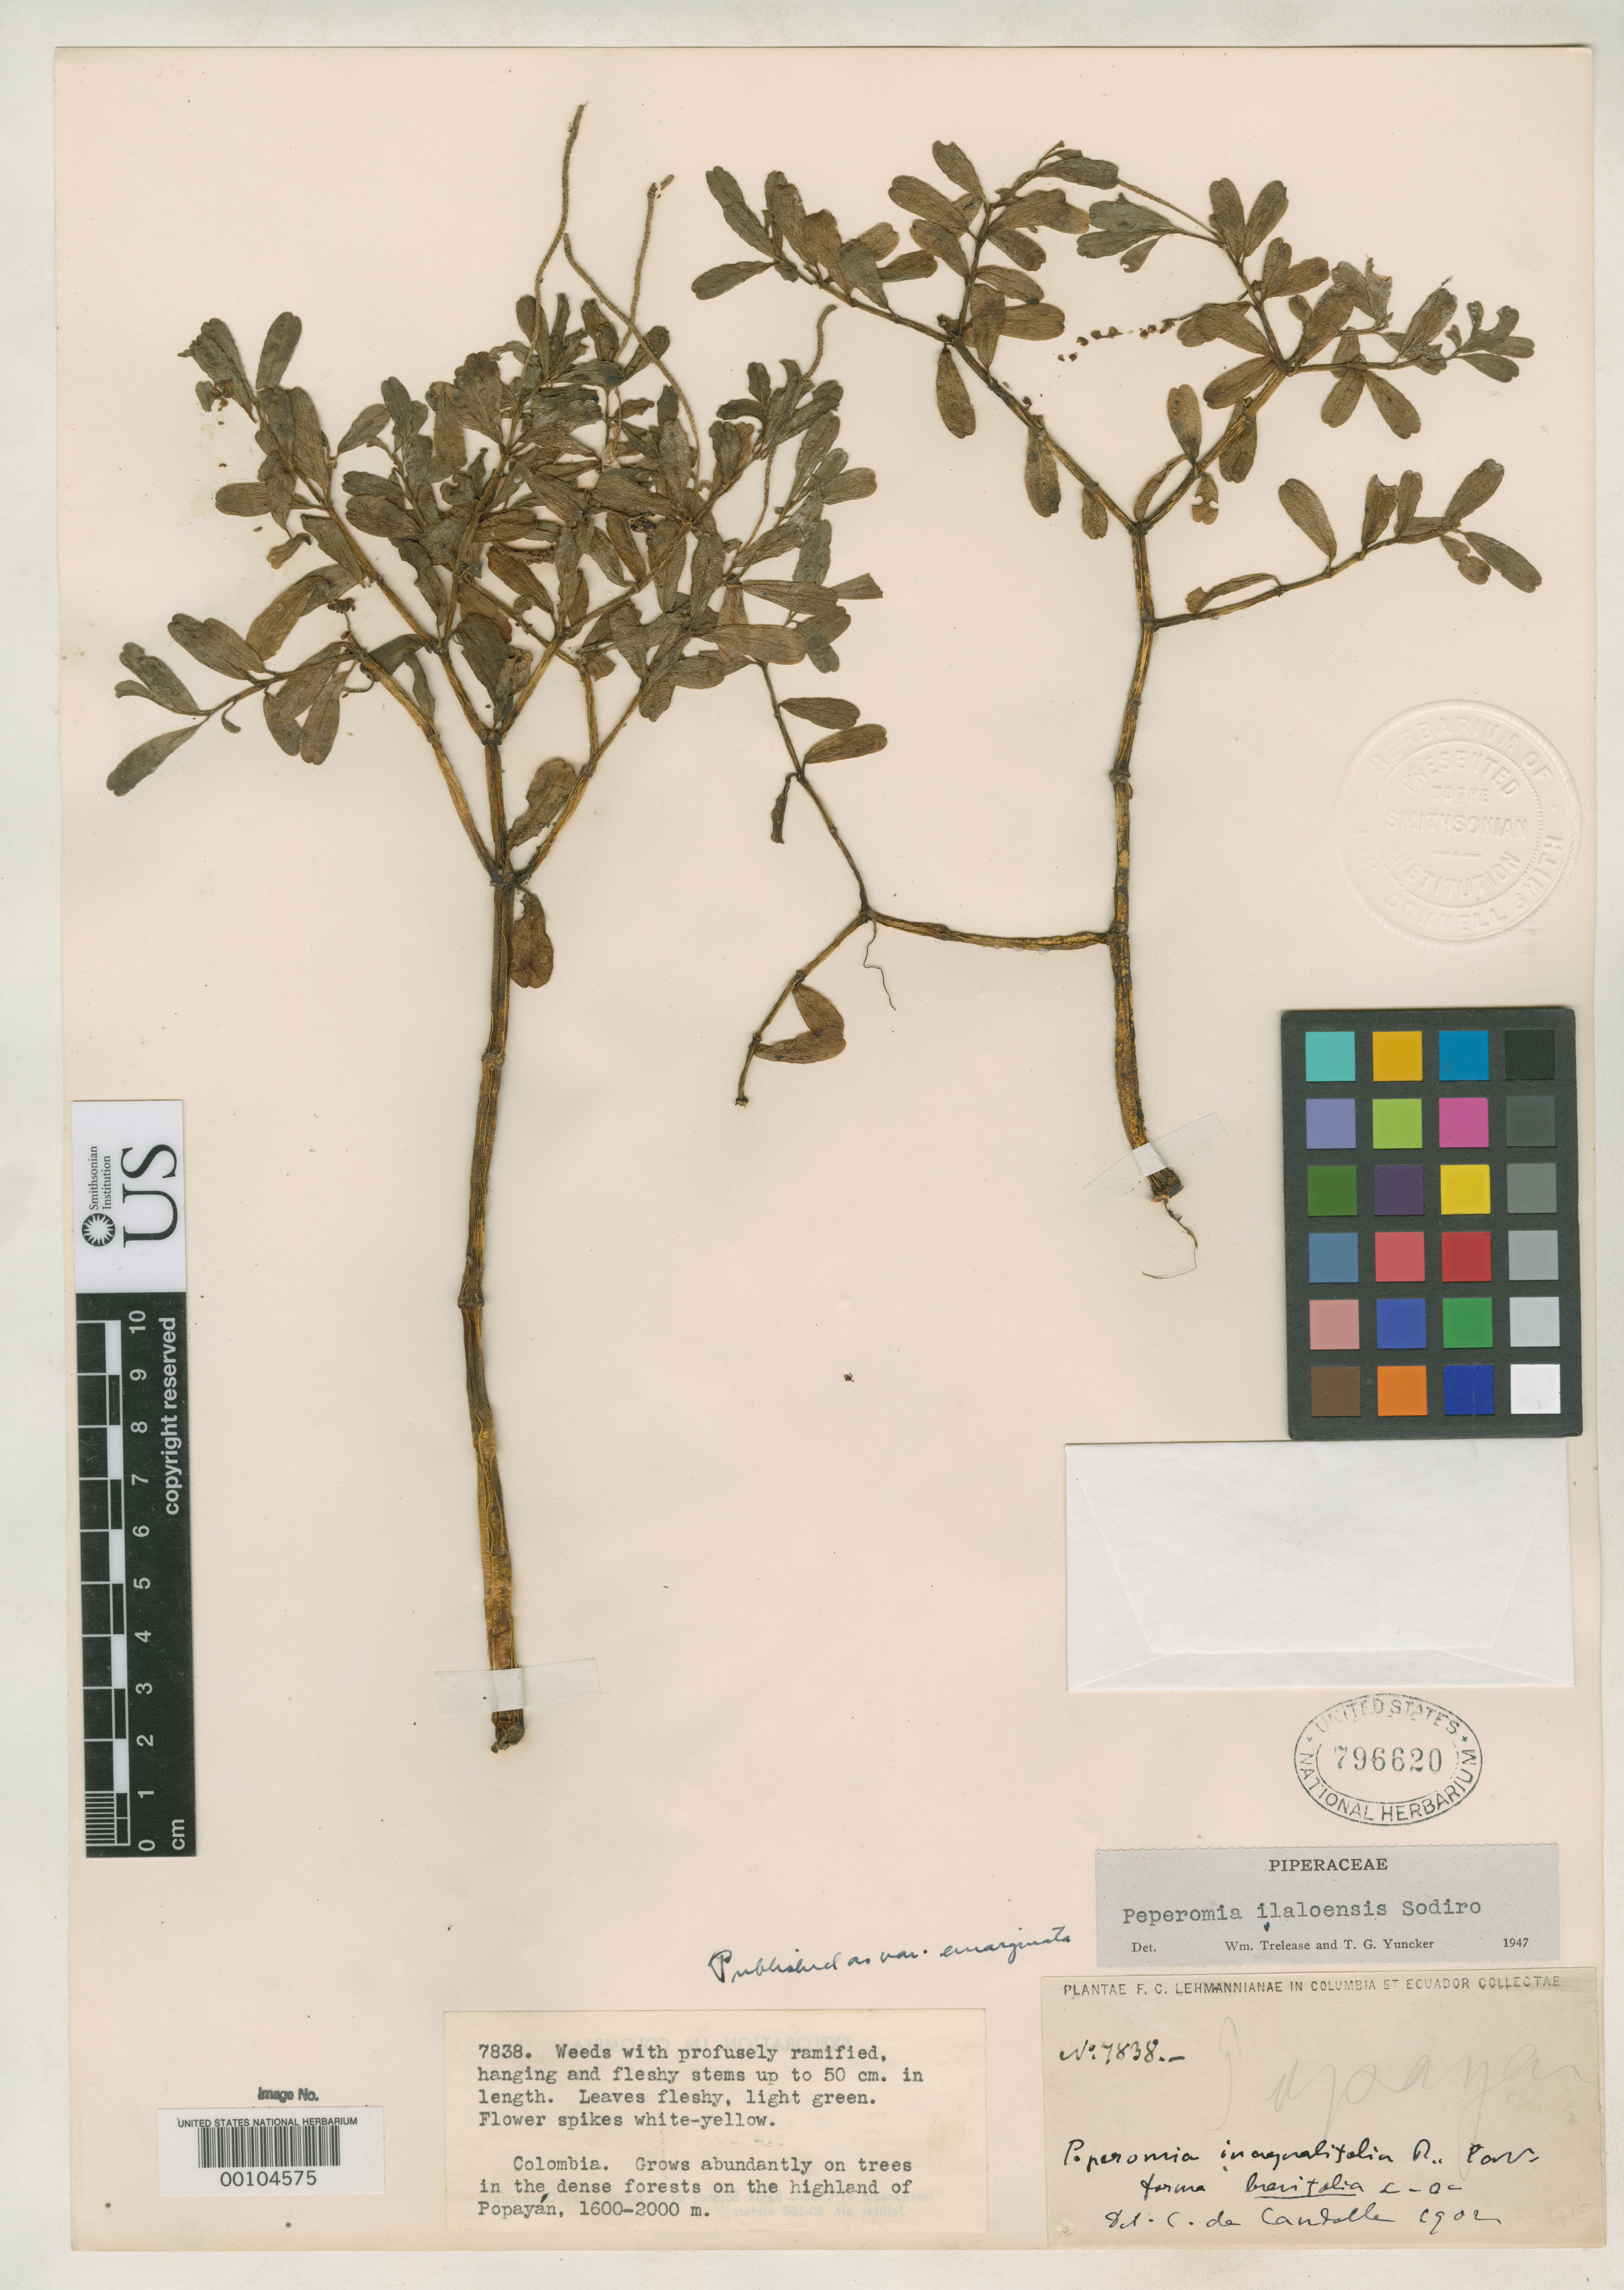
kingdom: Plantae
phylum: Tracheophyta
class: Magnoliopsida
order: Piperales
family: Piperaceae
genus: Peperomia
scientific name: Peperomia inaequalifolia var. emarginata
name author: C. DC.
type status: Isotype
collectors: F. C. Lehmann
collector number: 7838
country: Colombia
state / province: Cauca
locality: Popayan.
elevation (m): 1500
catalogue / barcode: US 796620